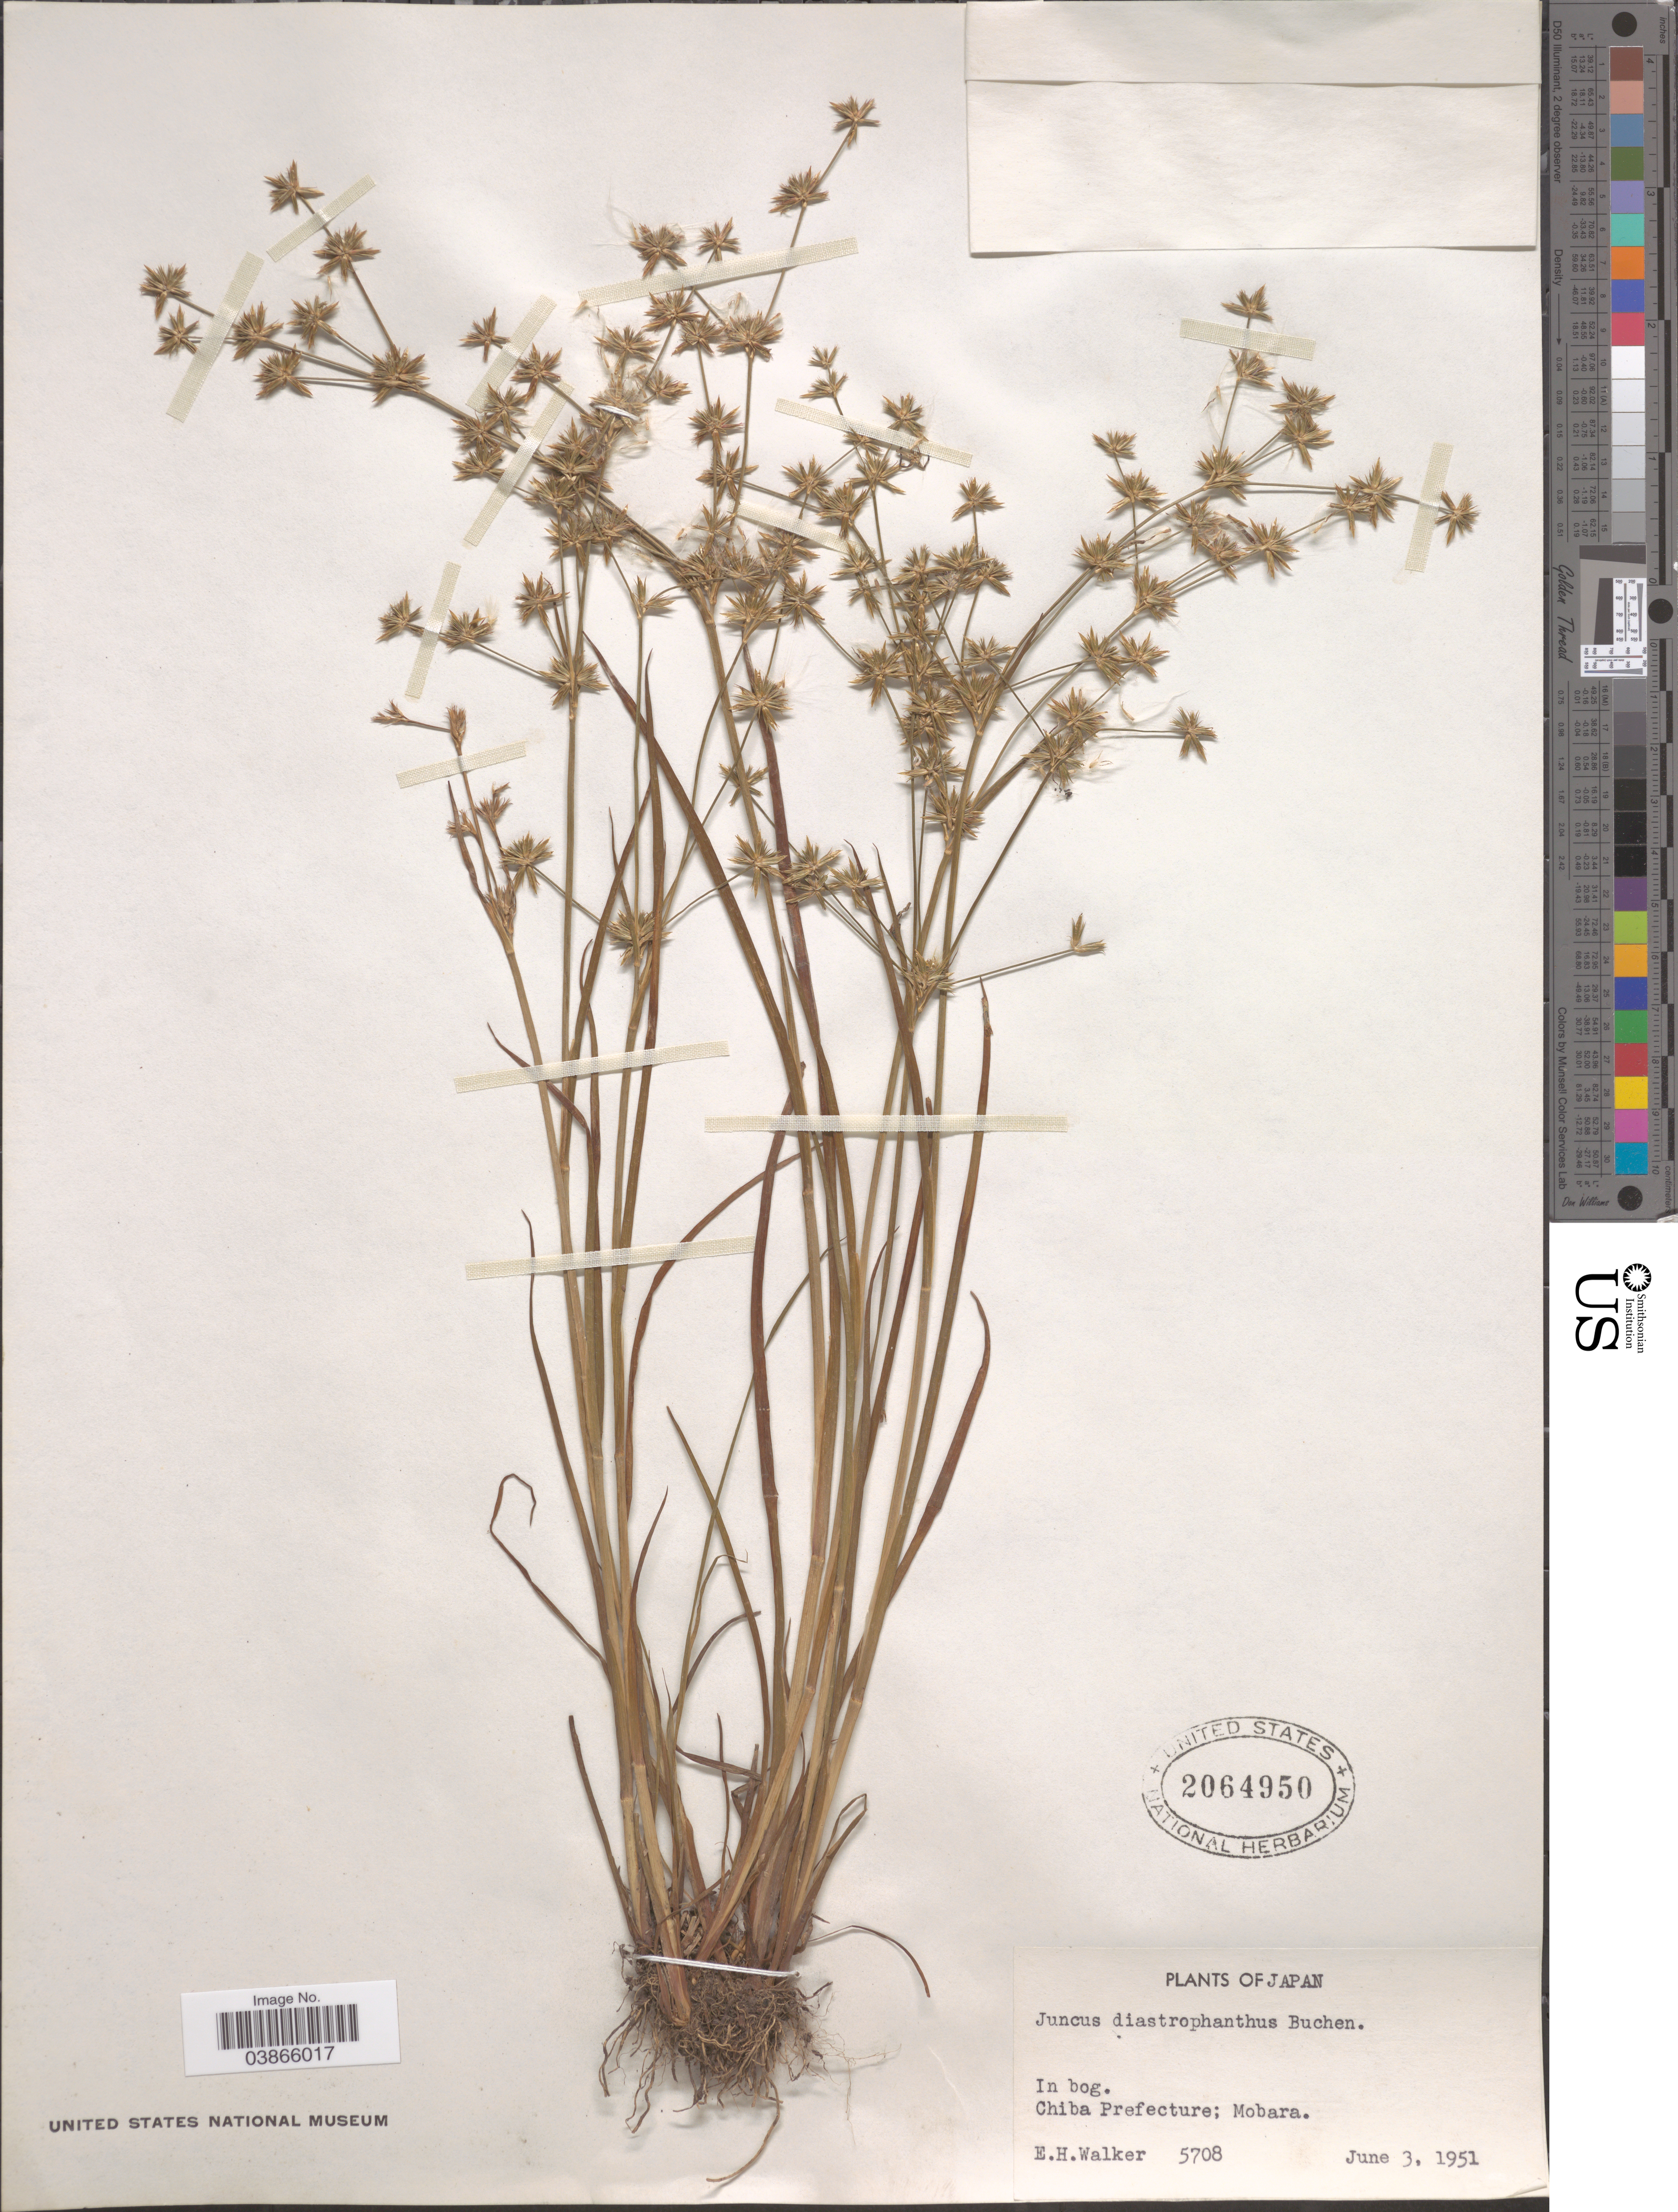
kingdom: Plantae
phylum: Tracheophyta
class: Liliopsida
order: Poales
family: Juncaceae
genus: Juncus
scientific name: Juncus diastrophanthus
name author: Buchenau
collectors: E. H. Walker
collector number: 5708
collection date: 1951-06-03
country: Japan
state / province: Tiba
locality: In bog. Chiba Prefecture: Mobara.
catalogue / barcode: US 2064950